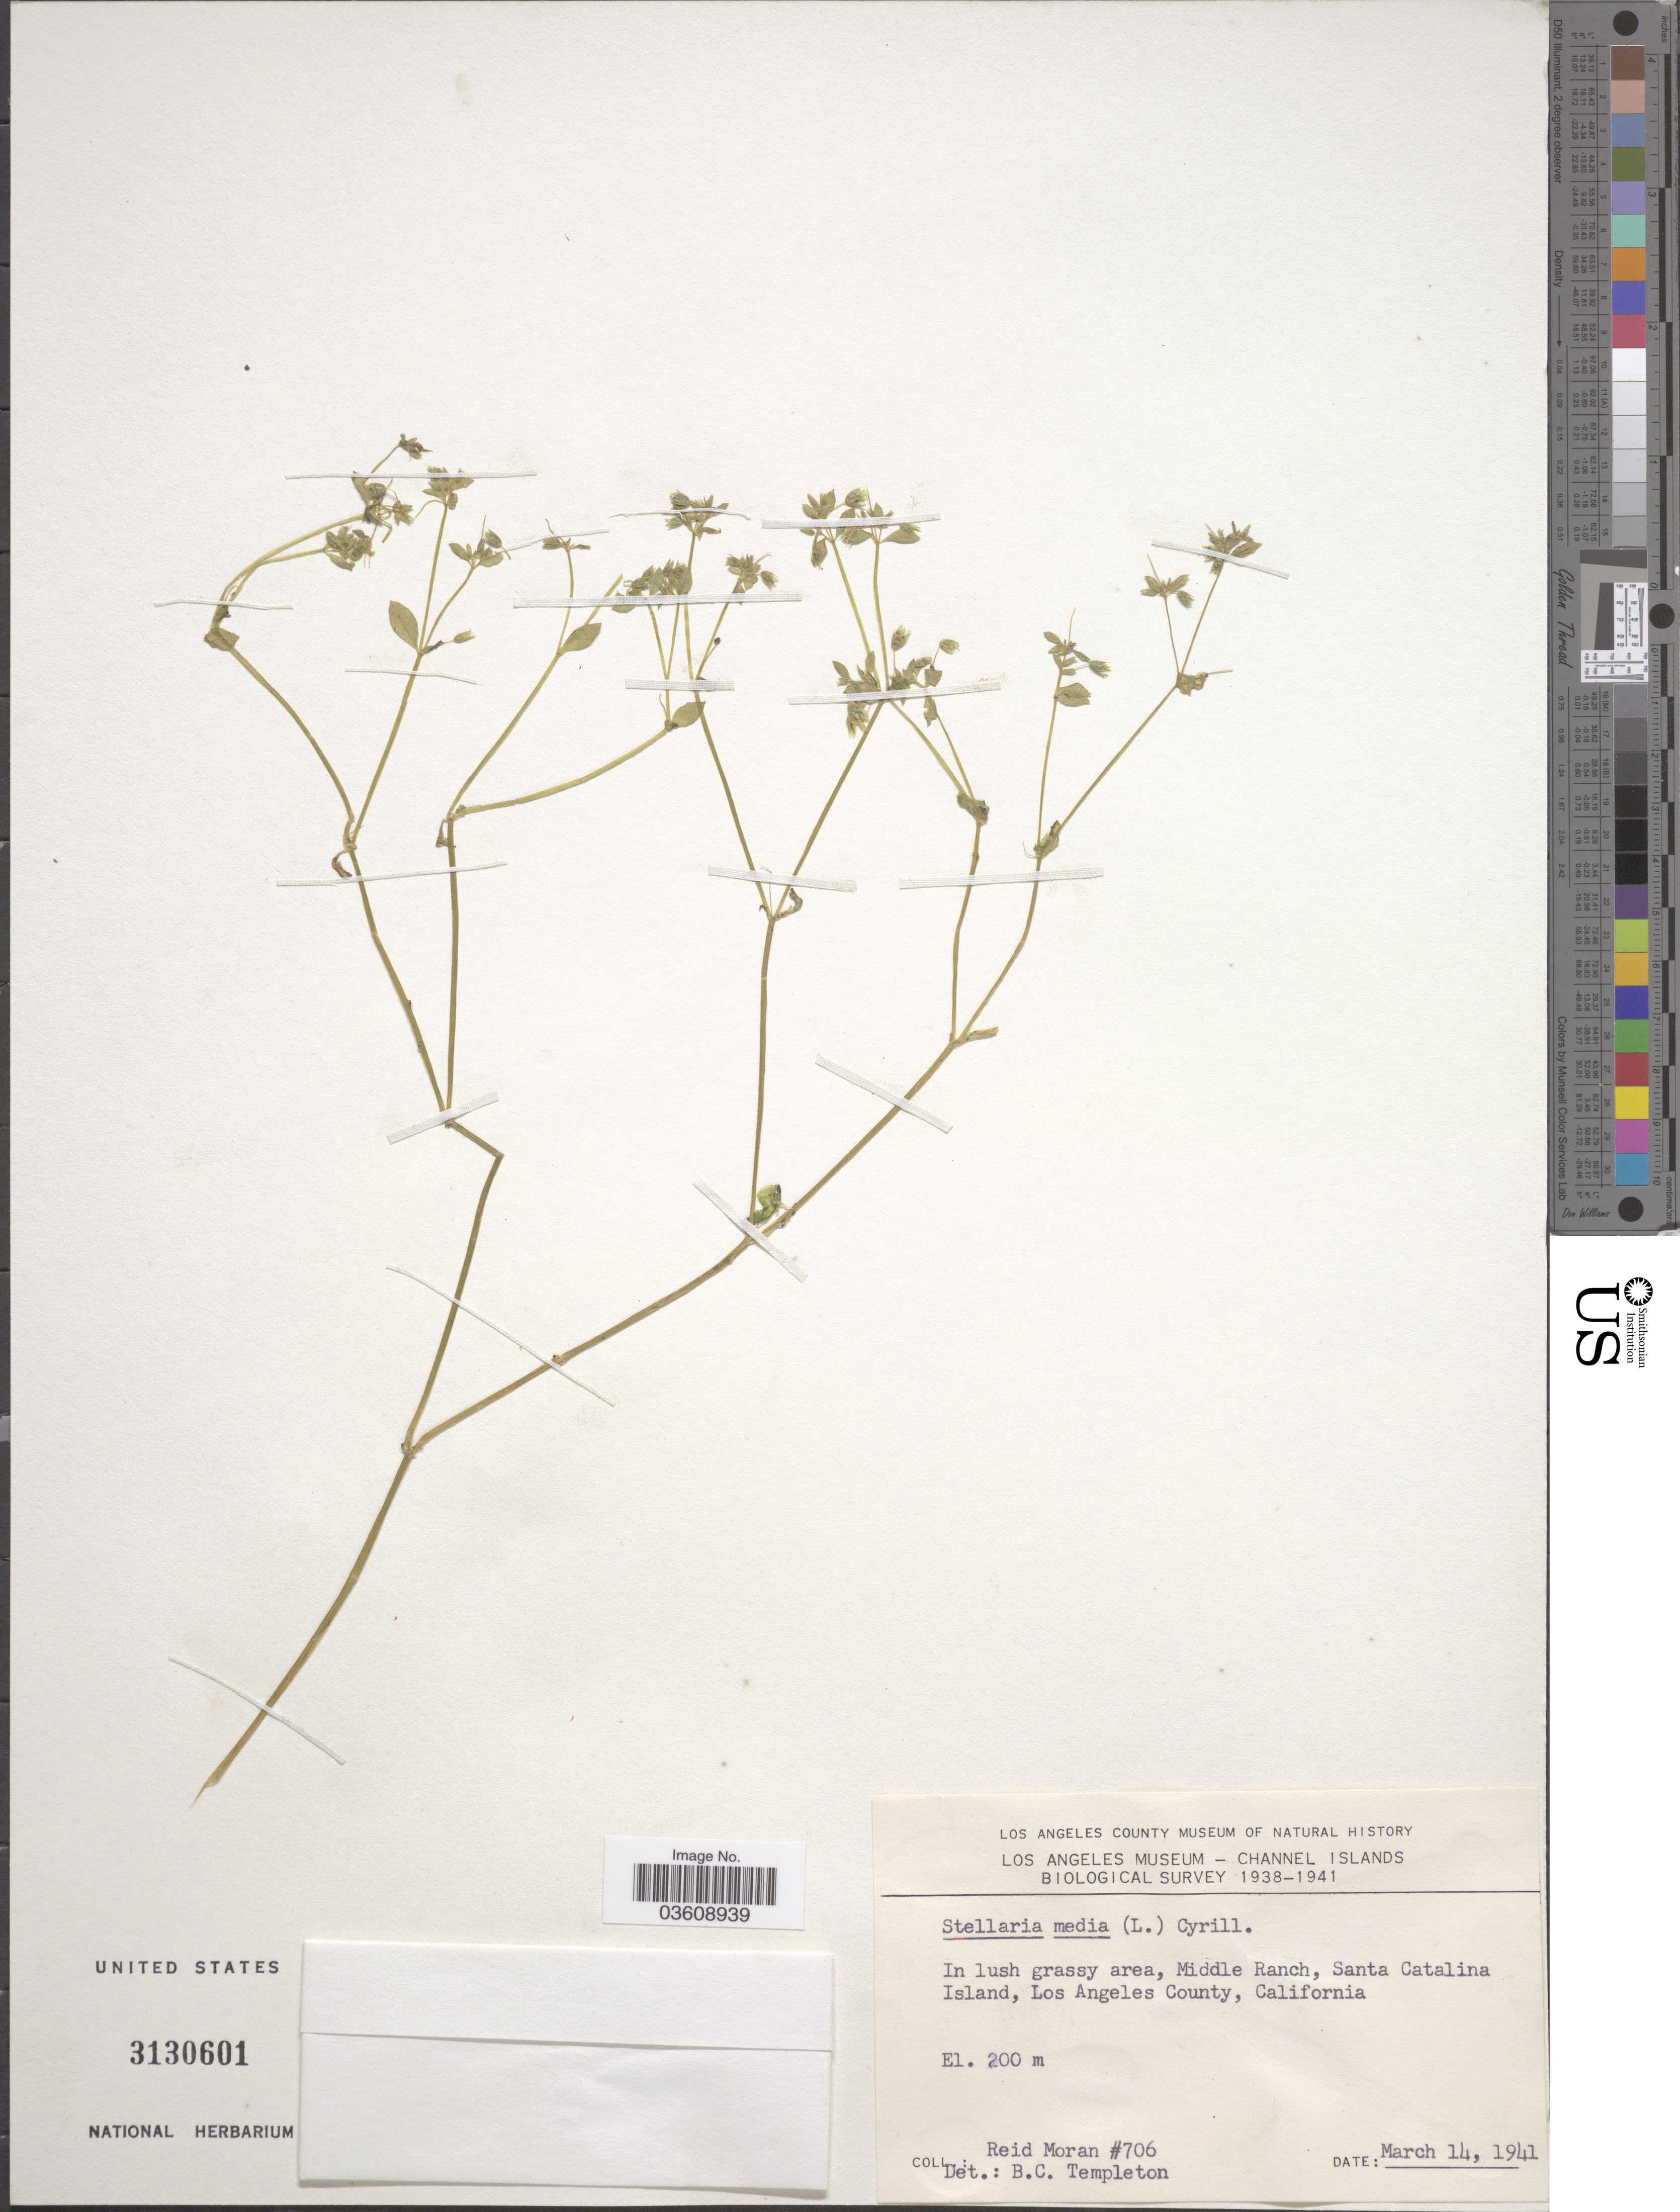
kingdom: Plantae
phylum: Tracheophyta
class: Magnoliopsida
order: Caryophyllales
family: Caryophyllaceae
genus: Stellaria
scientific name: Stellaria media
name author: (L.) Vill.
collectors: R. Moran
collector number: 706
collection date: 1941-03-14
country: United States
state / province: California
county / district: Los Angeles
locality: In lush grassy area, Middle Ranch, Santa Catalina Island, Los Angeles County.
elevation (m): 200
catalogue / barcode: US 3130601